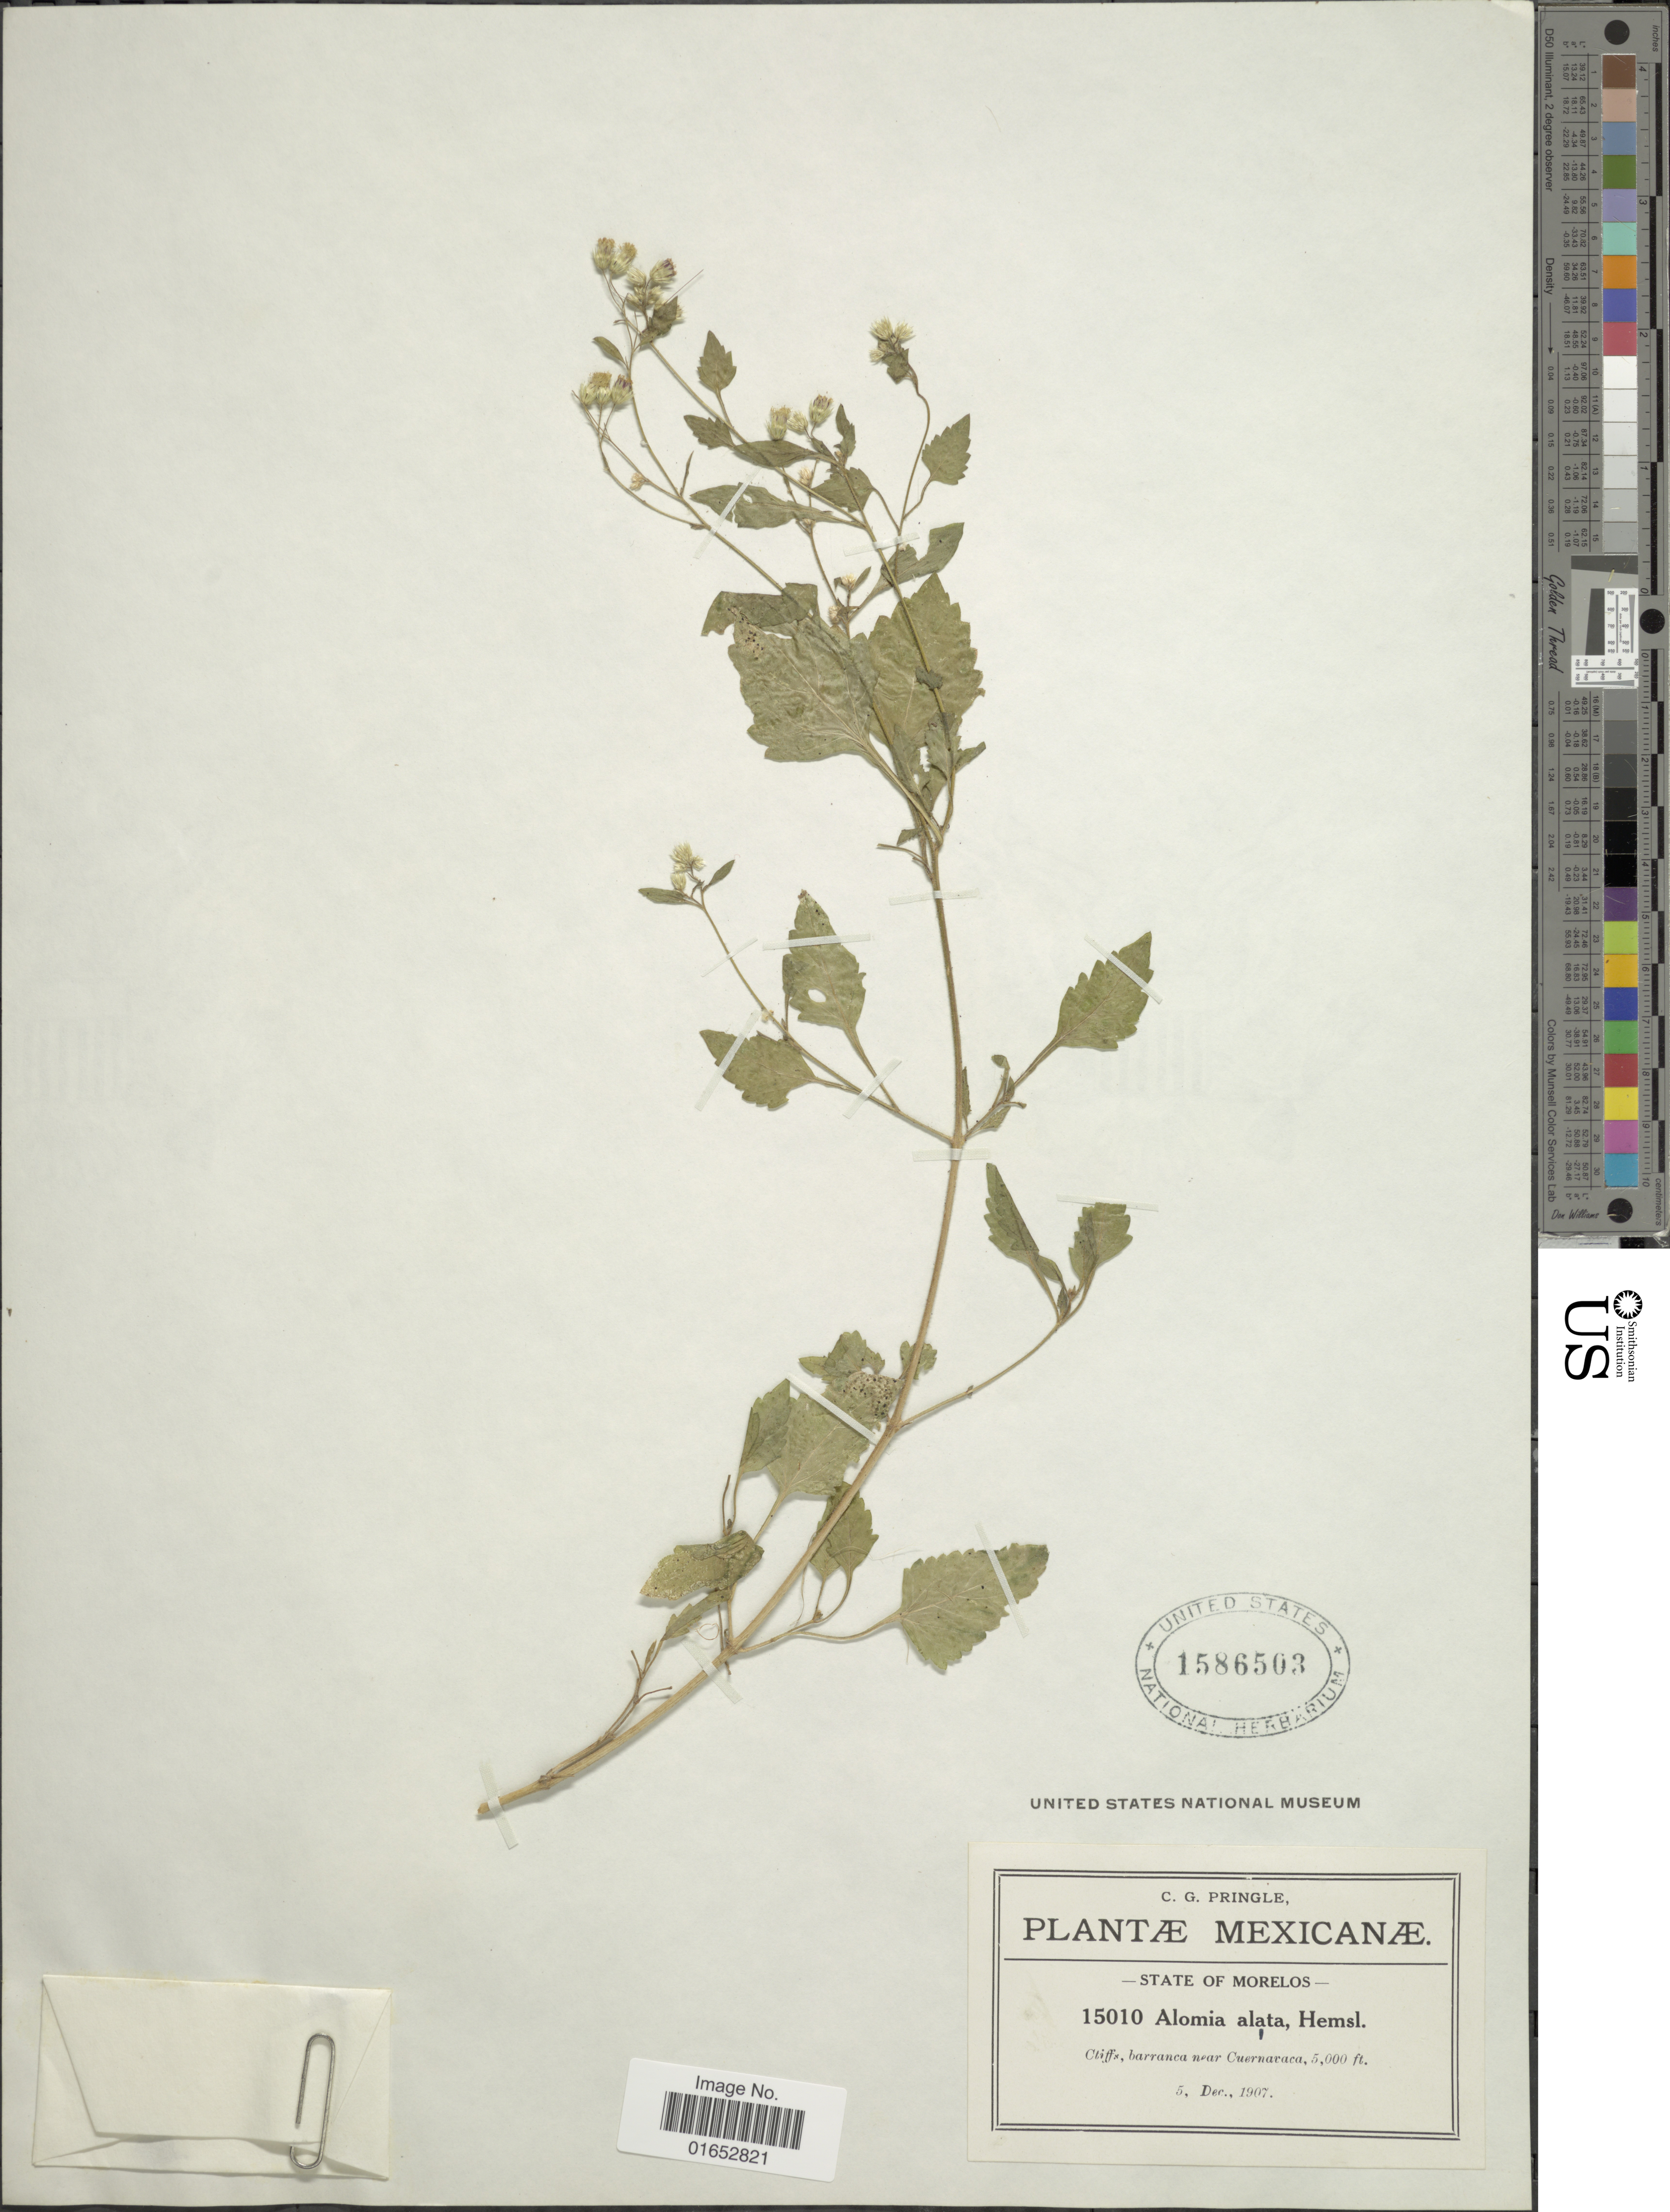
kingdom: Plantae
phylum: Tracheophyta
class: Magnoliopsida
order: Asterales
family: Asteraceae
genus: Alomia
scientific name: Alomia alata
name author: Hemsl.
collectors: C. G. Pringle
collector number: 15010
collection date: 1907-12-05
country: Mexico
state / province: Morelos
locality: Cliffs, barranca near Cuernavaca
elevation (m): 1524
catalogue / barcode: US 1586503